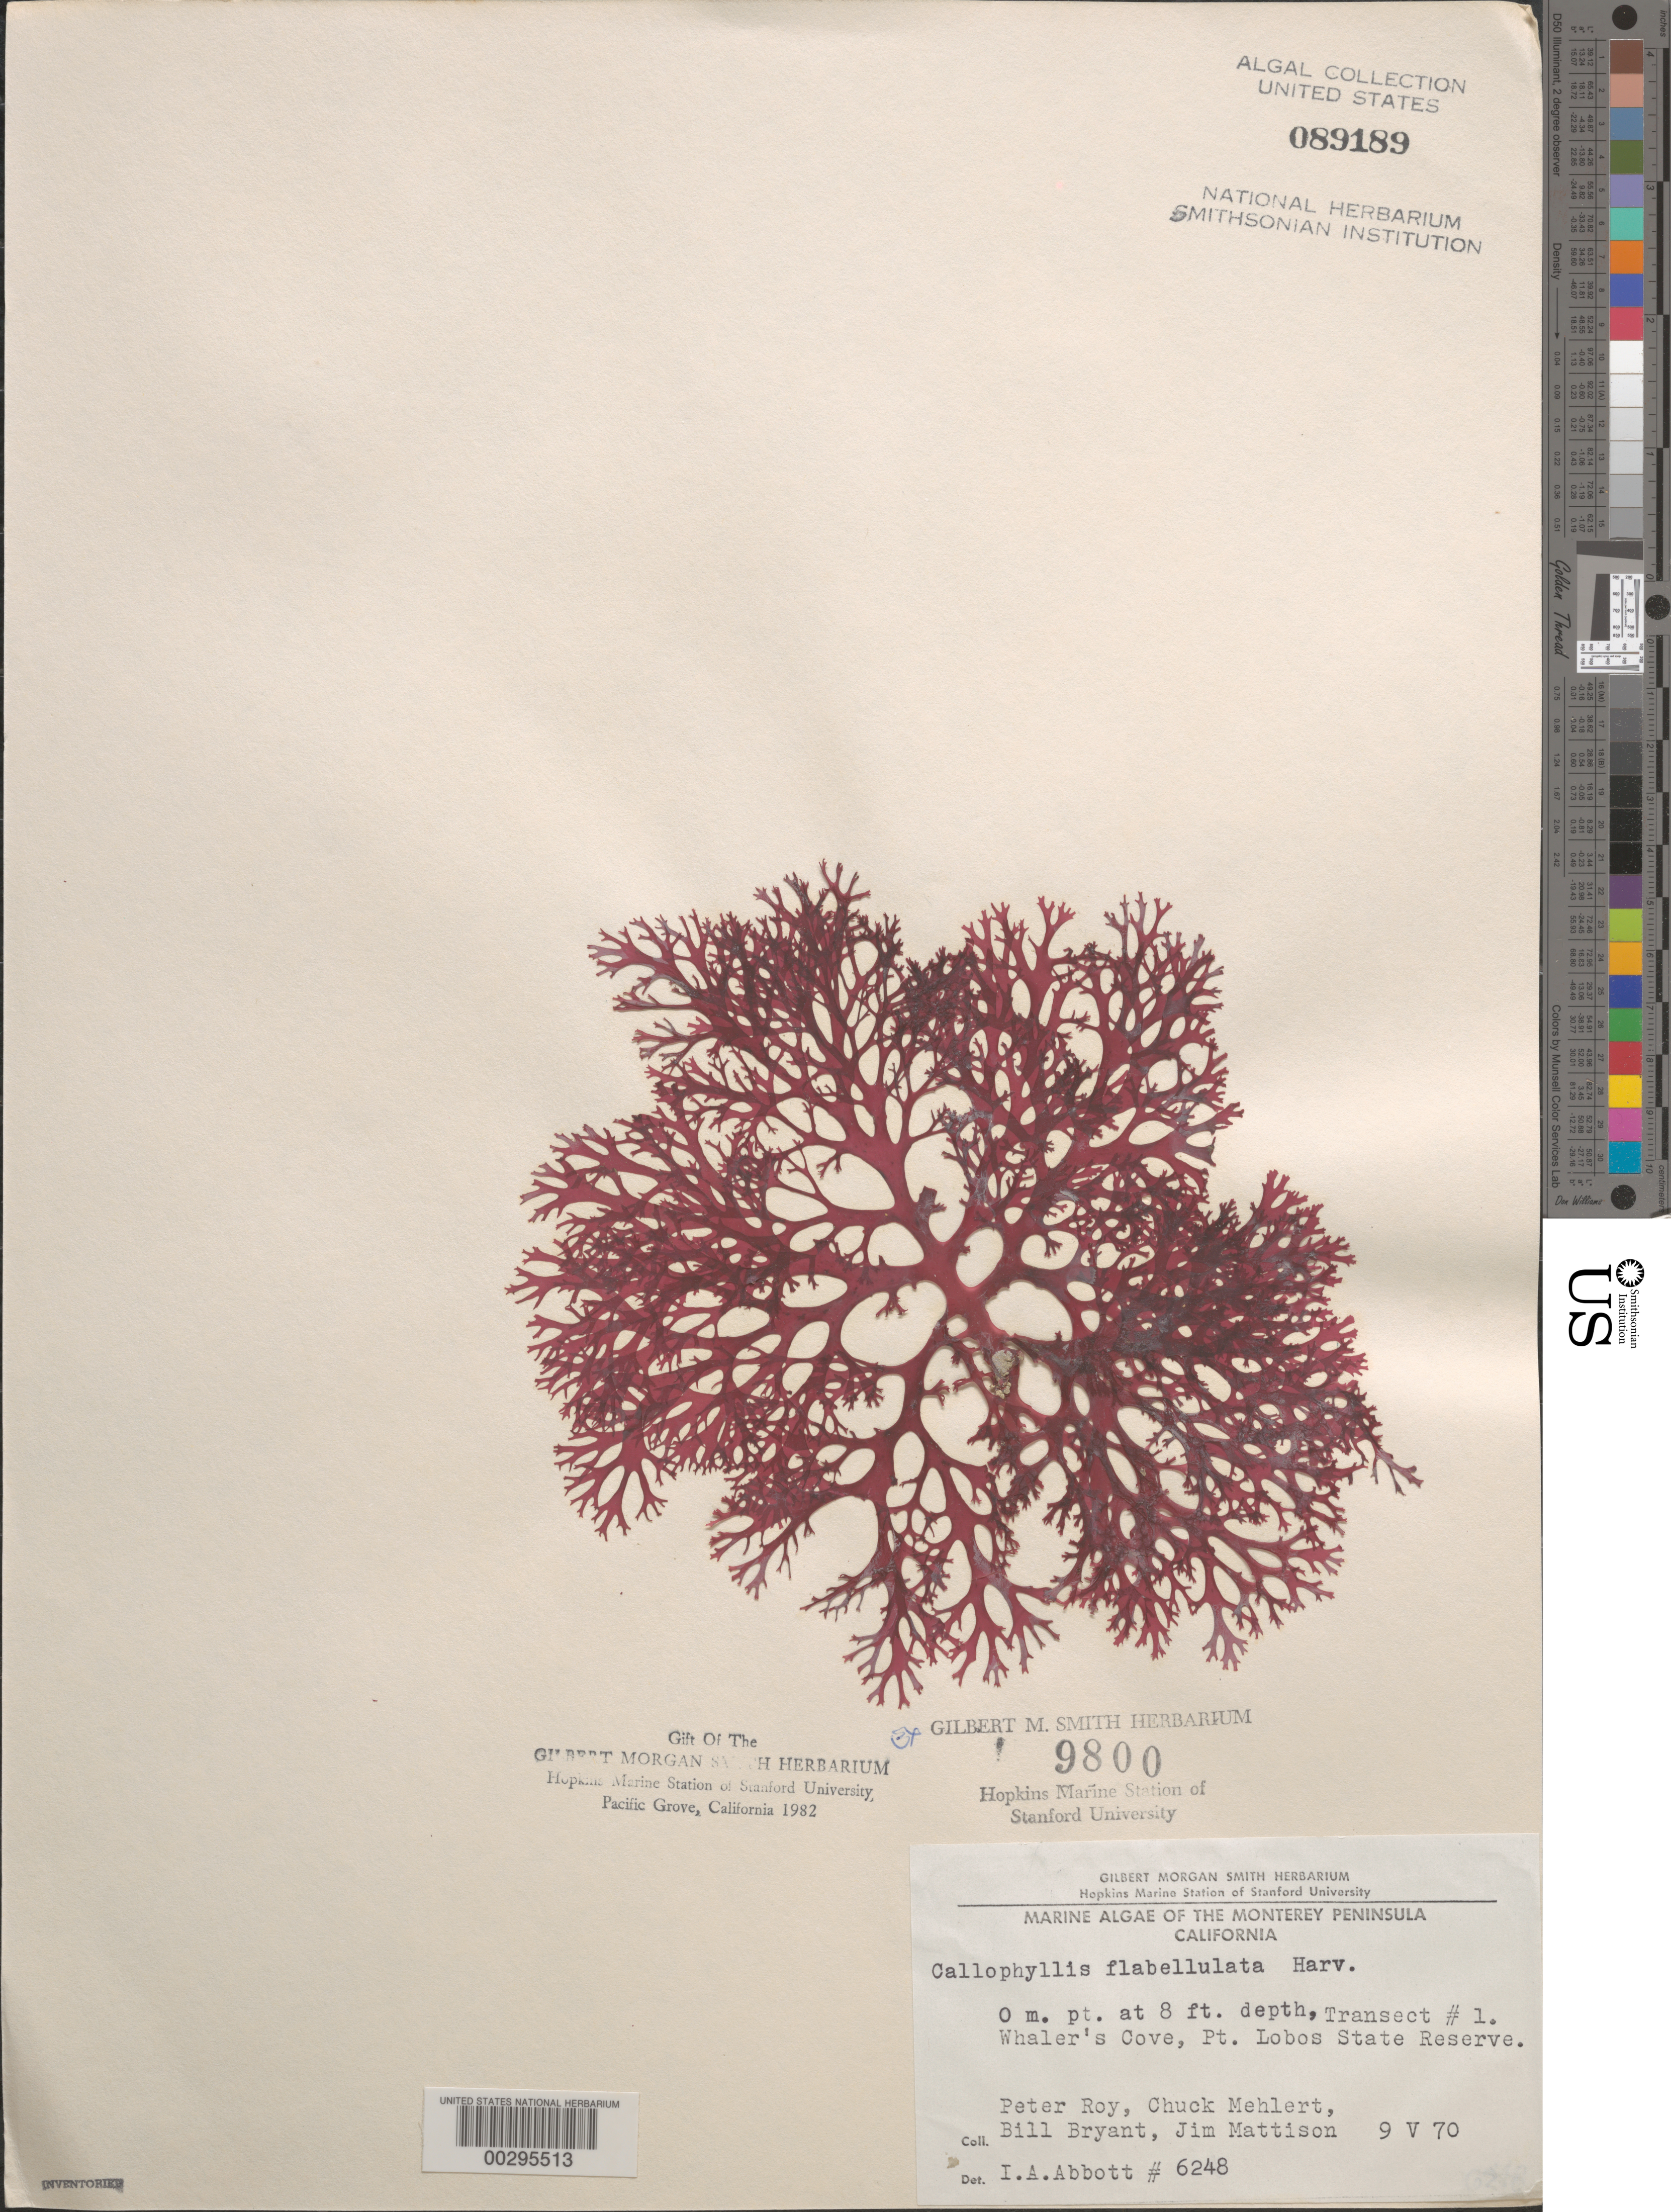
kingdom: Plantae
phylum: Rhodophyta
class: Florideophyceae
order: Gigartinales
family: Kallymeniaceae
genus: Callophyllis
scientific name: Callophyllis flabellulata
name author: Harv.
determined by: Abbott, Isabella A.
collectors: P. Roy, C. Mehlert, W. Bryant & J. Mattison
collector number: IAA 6248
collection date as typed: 09 May 1970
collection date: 1970-05-09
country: United States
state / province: California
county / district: Monterey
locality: Whaler's Cove, Point Lobos State Reserve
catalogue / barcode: US 89189